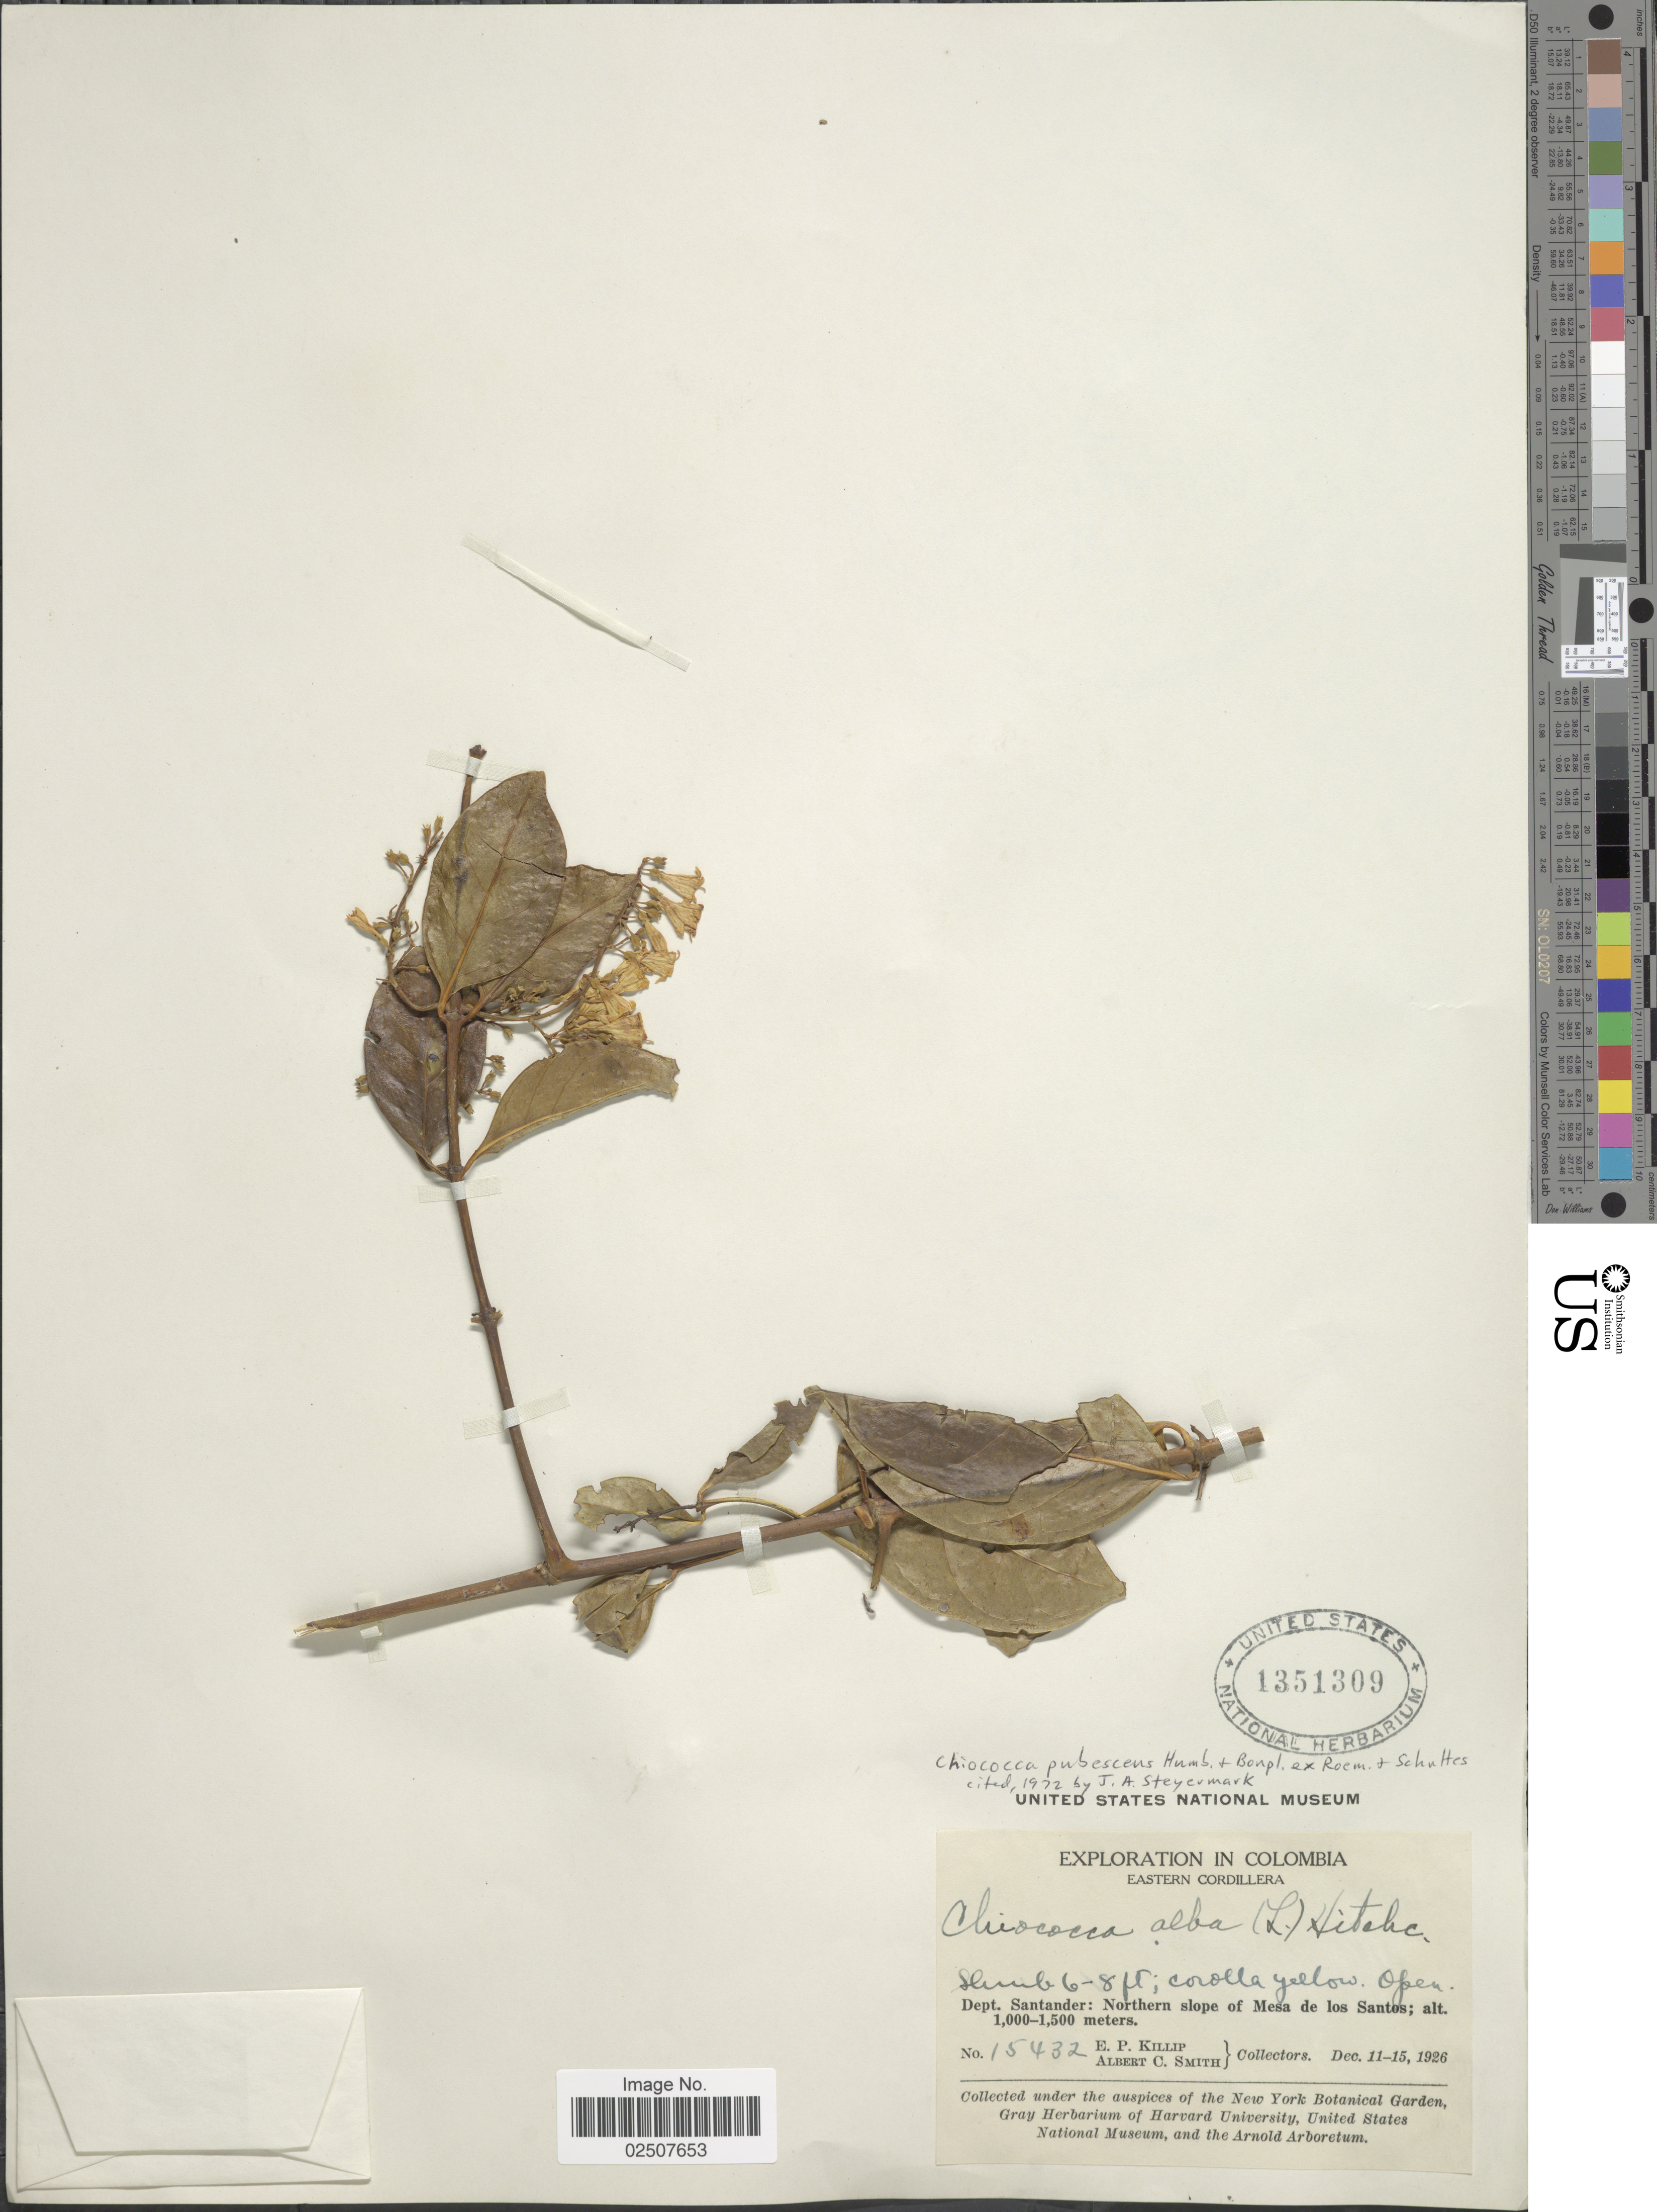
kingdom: Plantae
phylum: Tracheophyta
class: Magnoliopsida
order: Gentianales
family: Rubiaceae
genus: Chiococca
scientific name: Chiococca pubescens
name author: Humb. & Bonpl. ex Roem. & Schult.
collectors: E. P. Killip & A. C. Smith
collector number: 15432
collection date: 1926-12-11/1926-12-15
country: Colombia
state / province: Santander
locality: Eastern Cordillera, Northern slope of Mesa de los Santos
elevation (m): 1000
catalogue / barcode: US 1351309